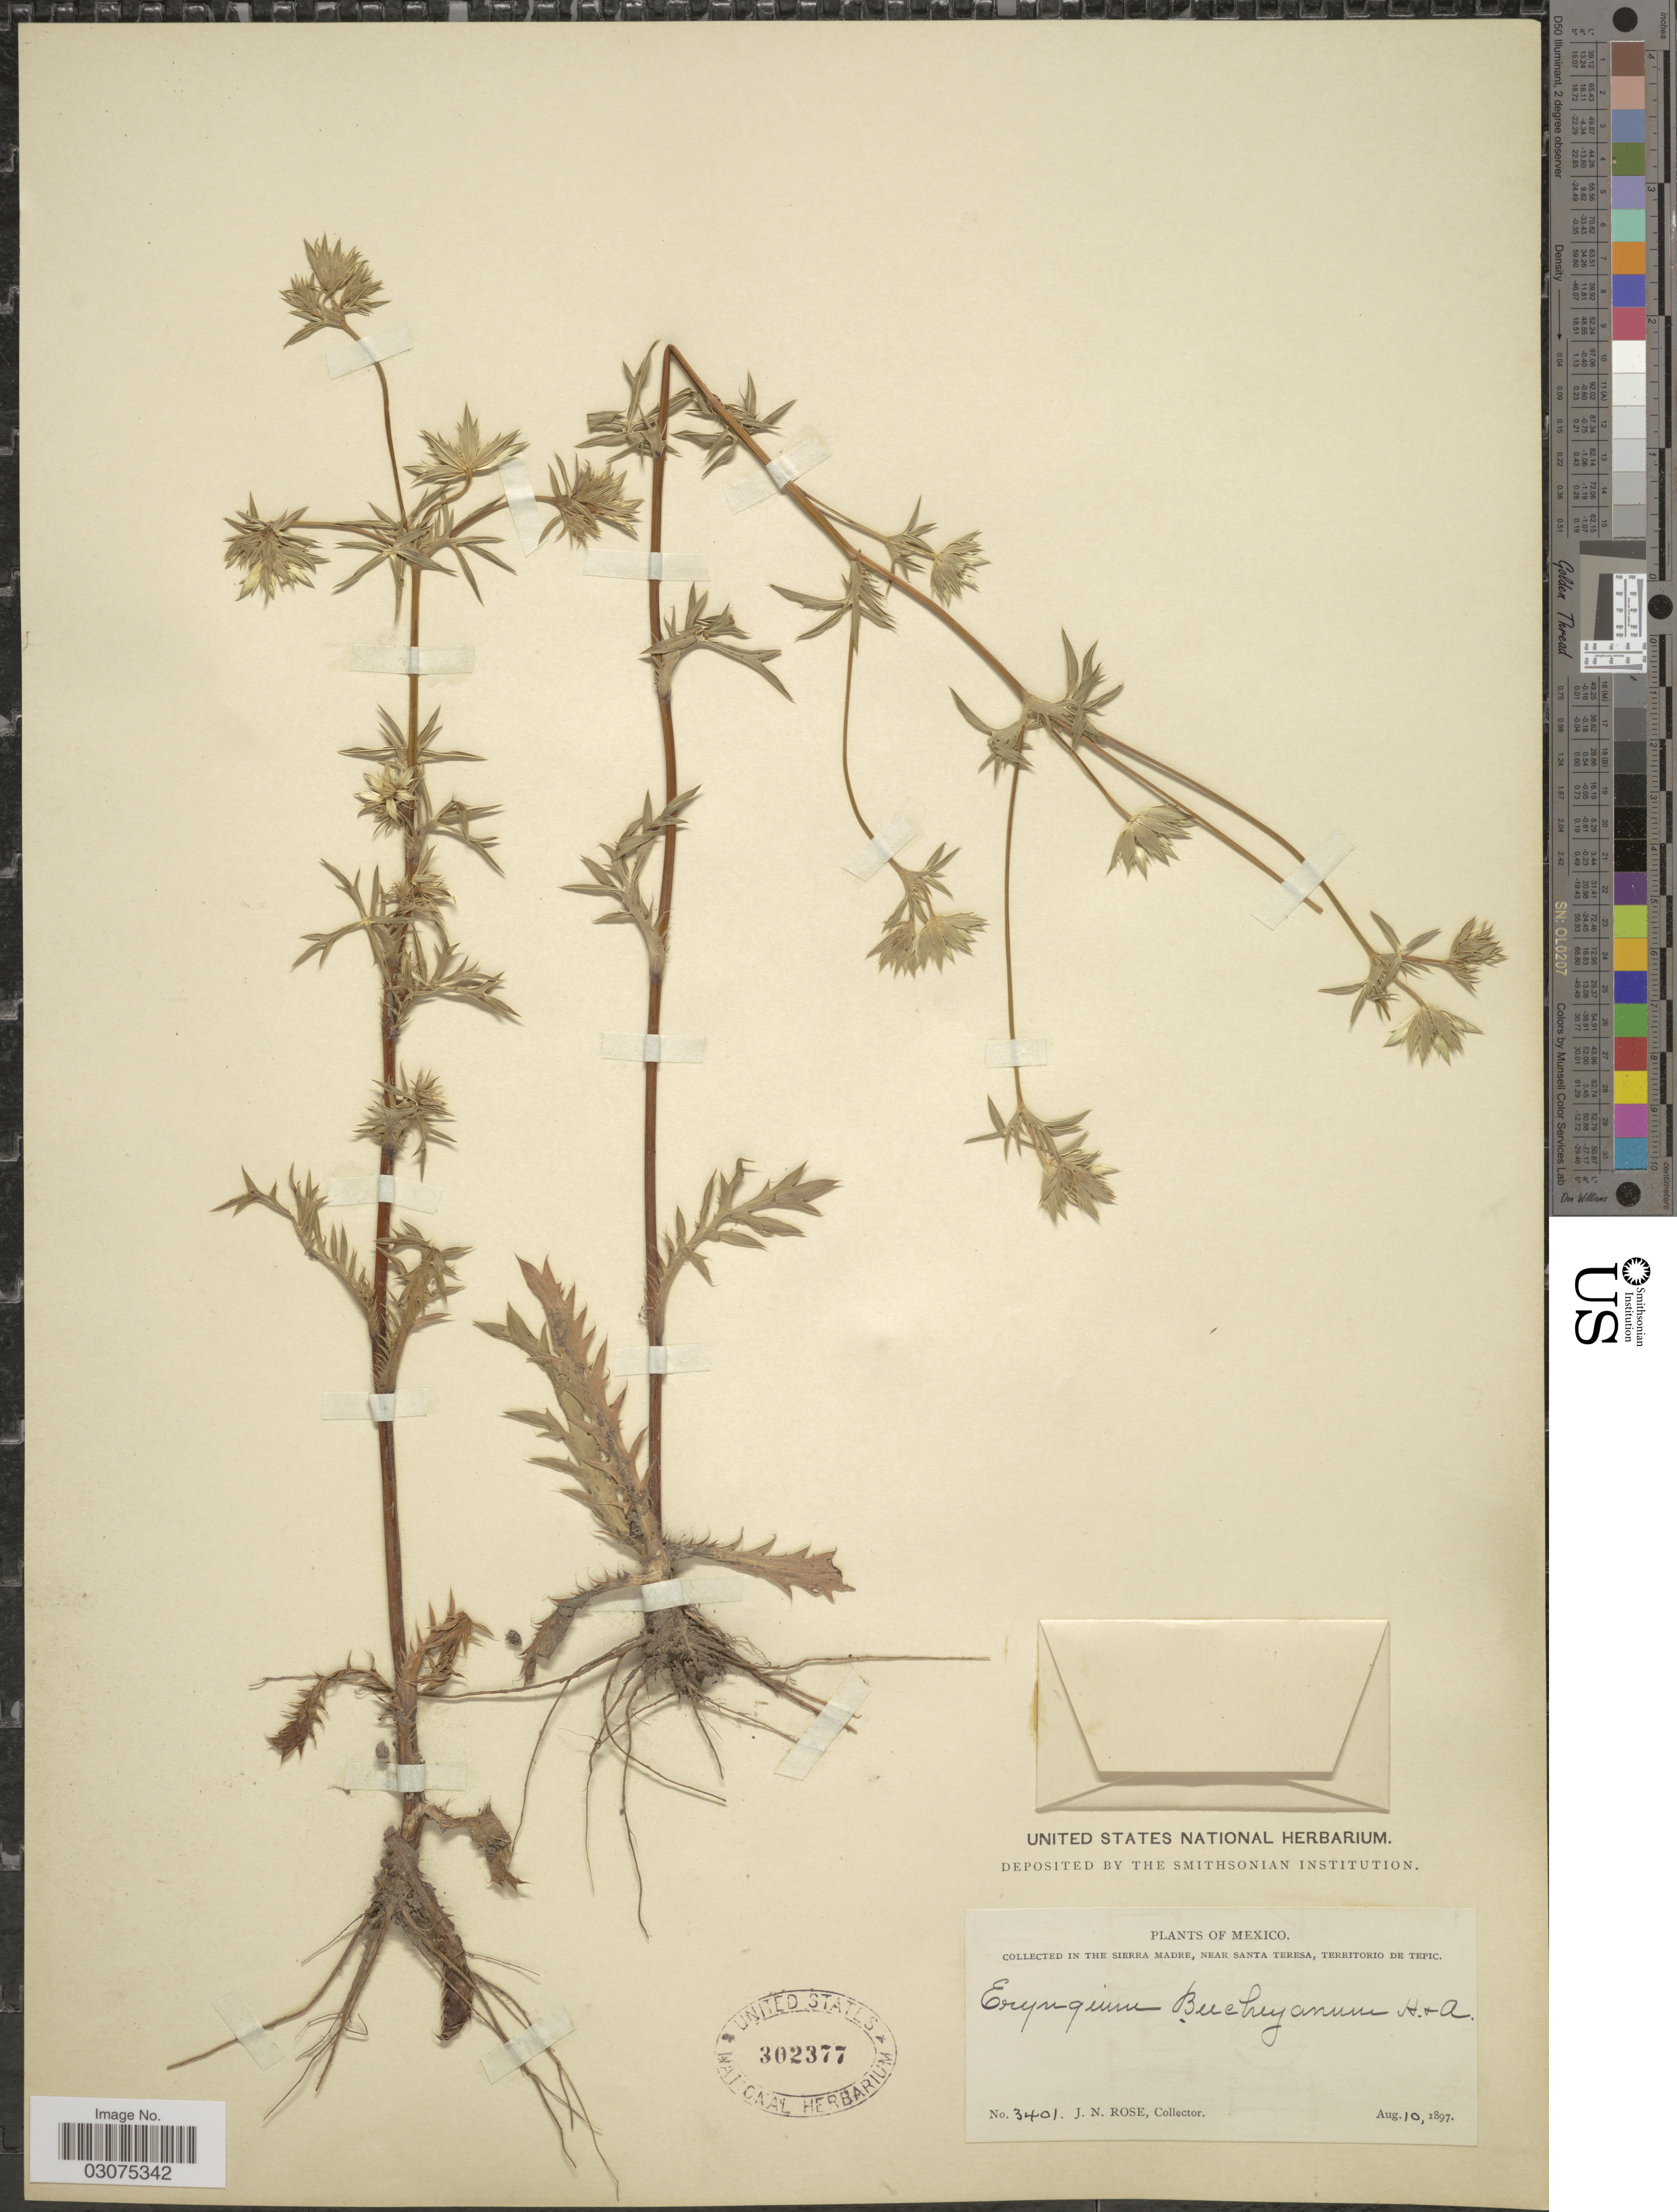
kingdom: Plantae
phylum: Tracheophyta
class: Magnoliopsida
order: Apiales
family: Apiaceae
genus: Eryngium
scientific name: Eryngium beecheyanum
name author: Hook. f. & Arn.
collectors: J. N. Rose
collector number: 3401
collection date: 1897-08-10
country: Mexico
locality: In the Sierra Madre, near Santa Teresa, Territorio de Tepic.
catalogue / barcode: US 302377